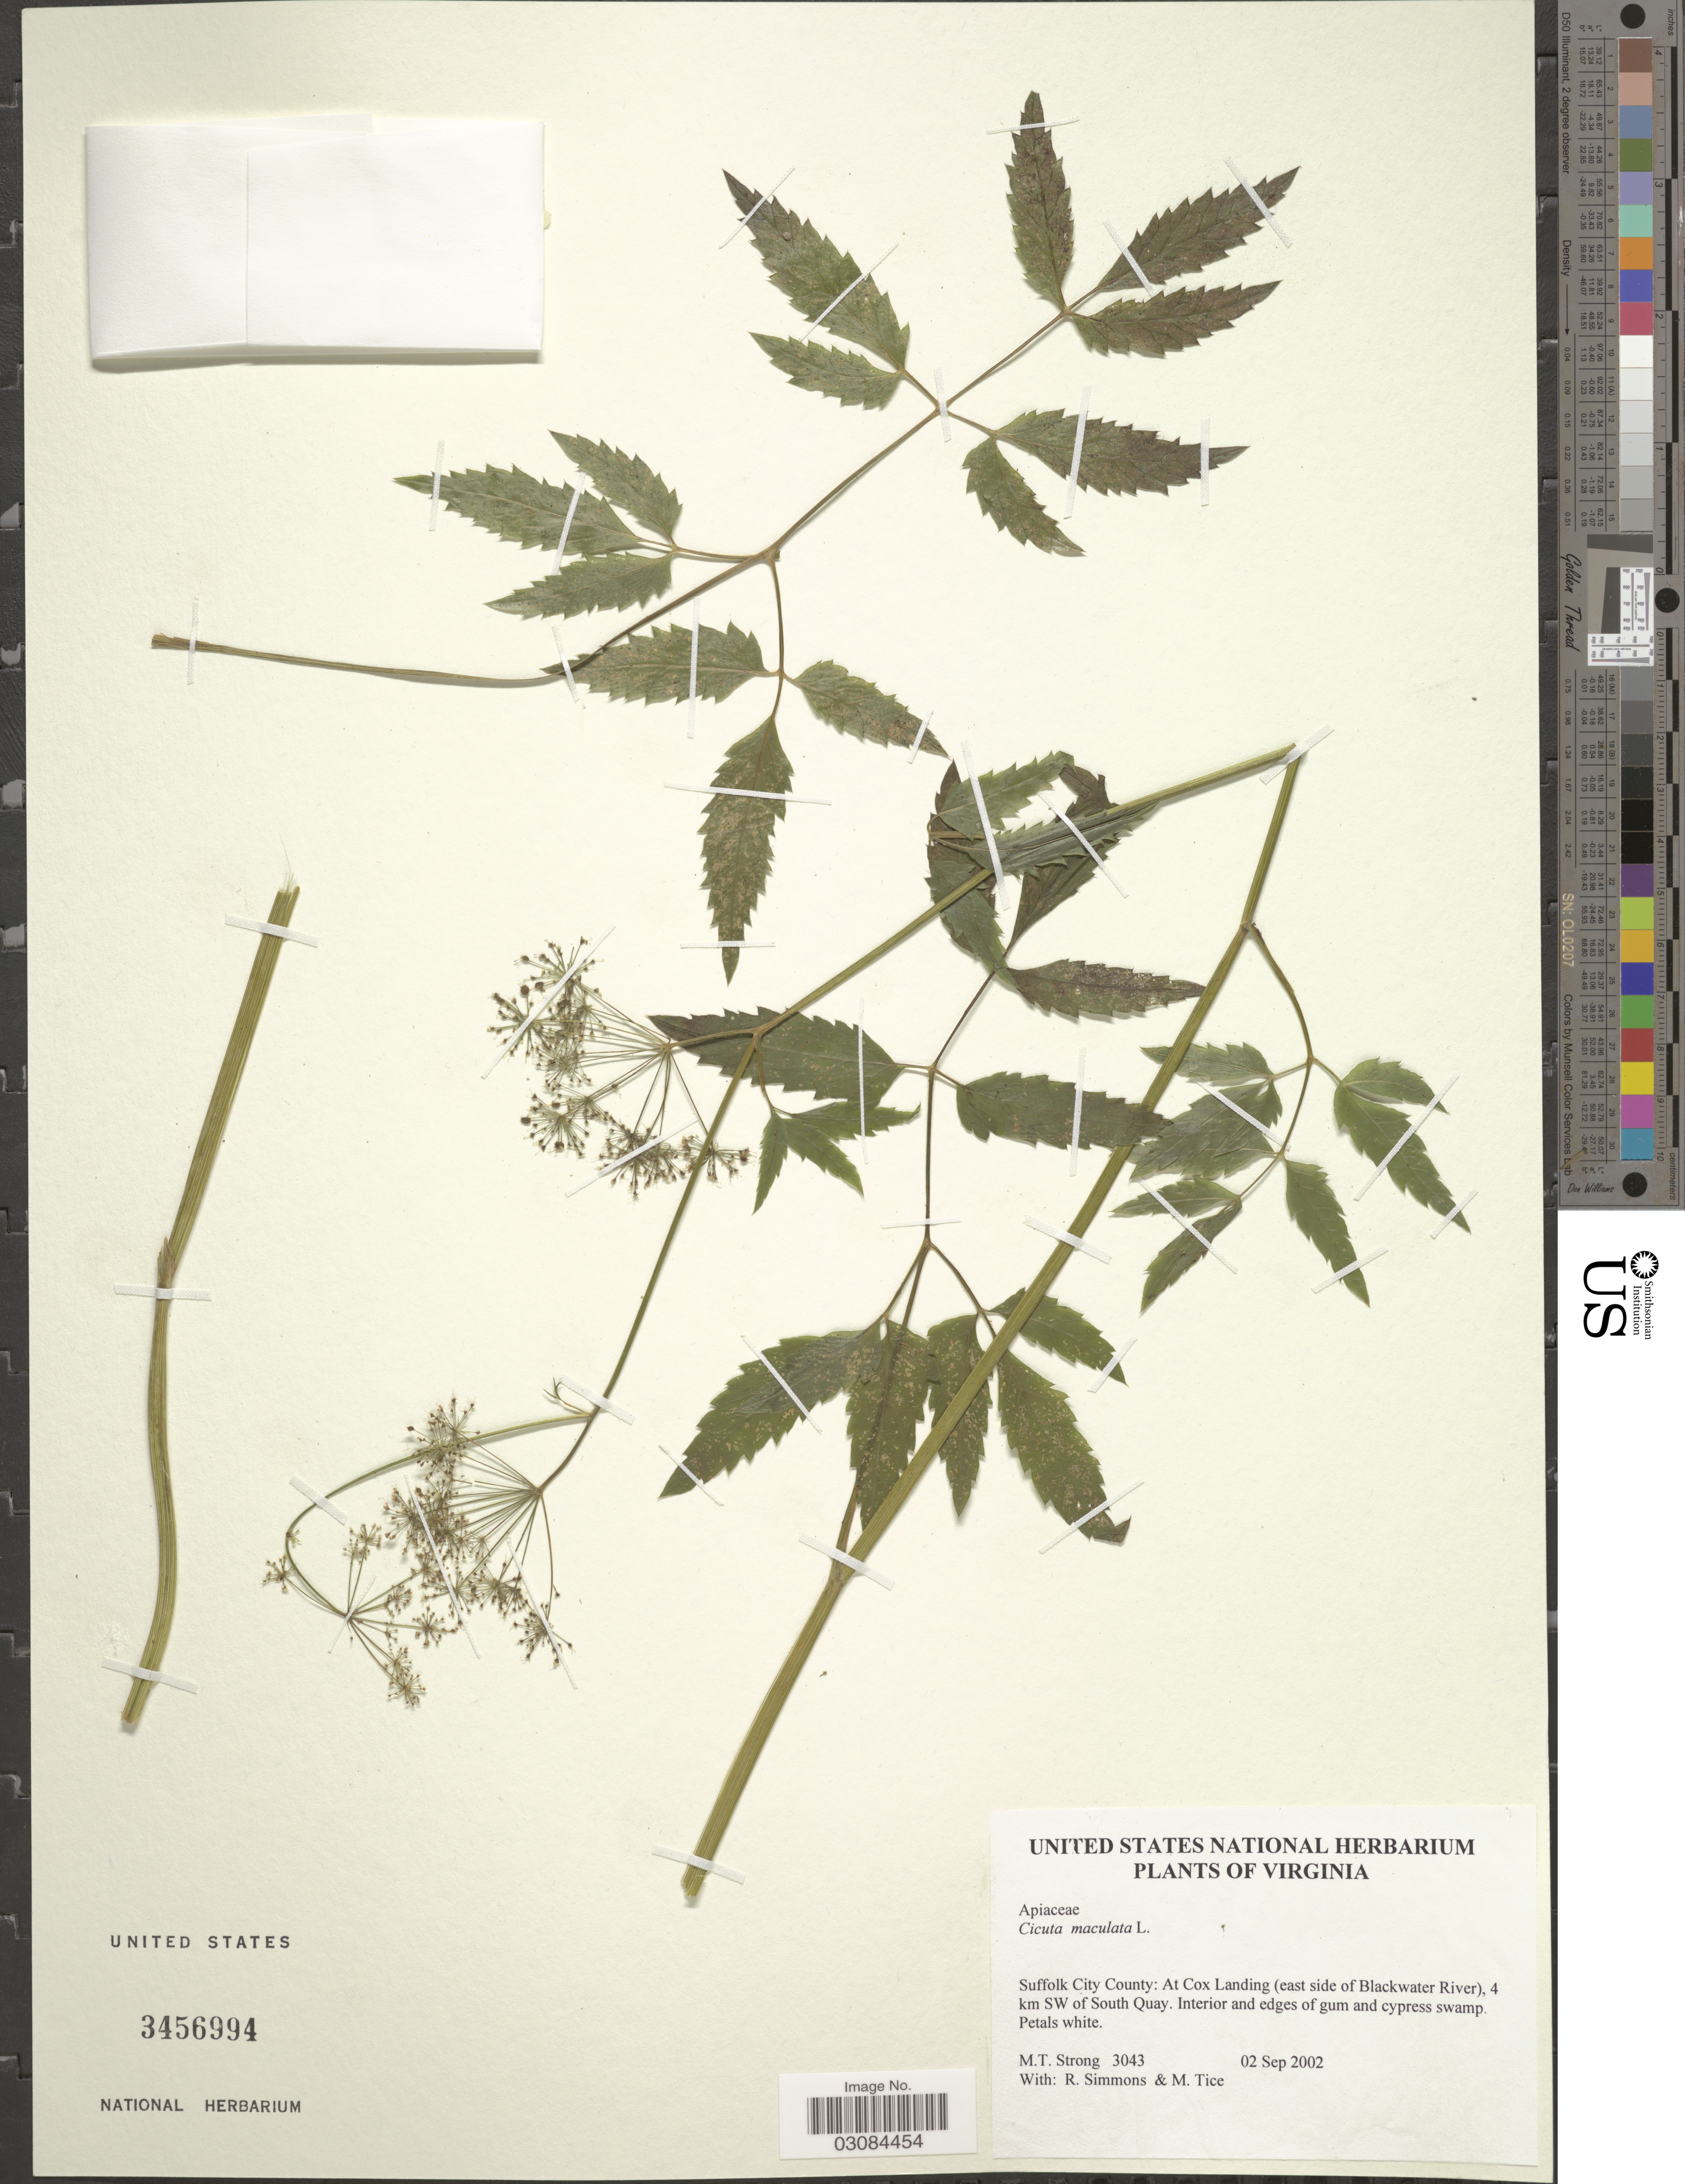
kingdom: Plantae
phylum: Tracheophyta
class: Magnoliopsida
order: Apiales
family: Apiaceae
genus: Cicuta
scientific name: Cicuta maculata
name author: L.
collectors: M. T. Strong, R. Simmons & M. Tice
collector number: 3043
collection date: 2002-09-02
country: United States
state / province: Virginia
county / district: City of Suffolk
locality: Suffolk City County: At Cox Landing (east side of Blackwater River), 4 km SW of South Quay.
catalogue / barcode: US 3456994